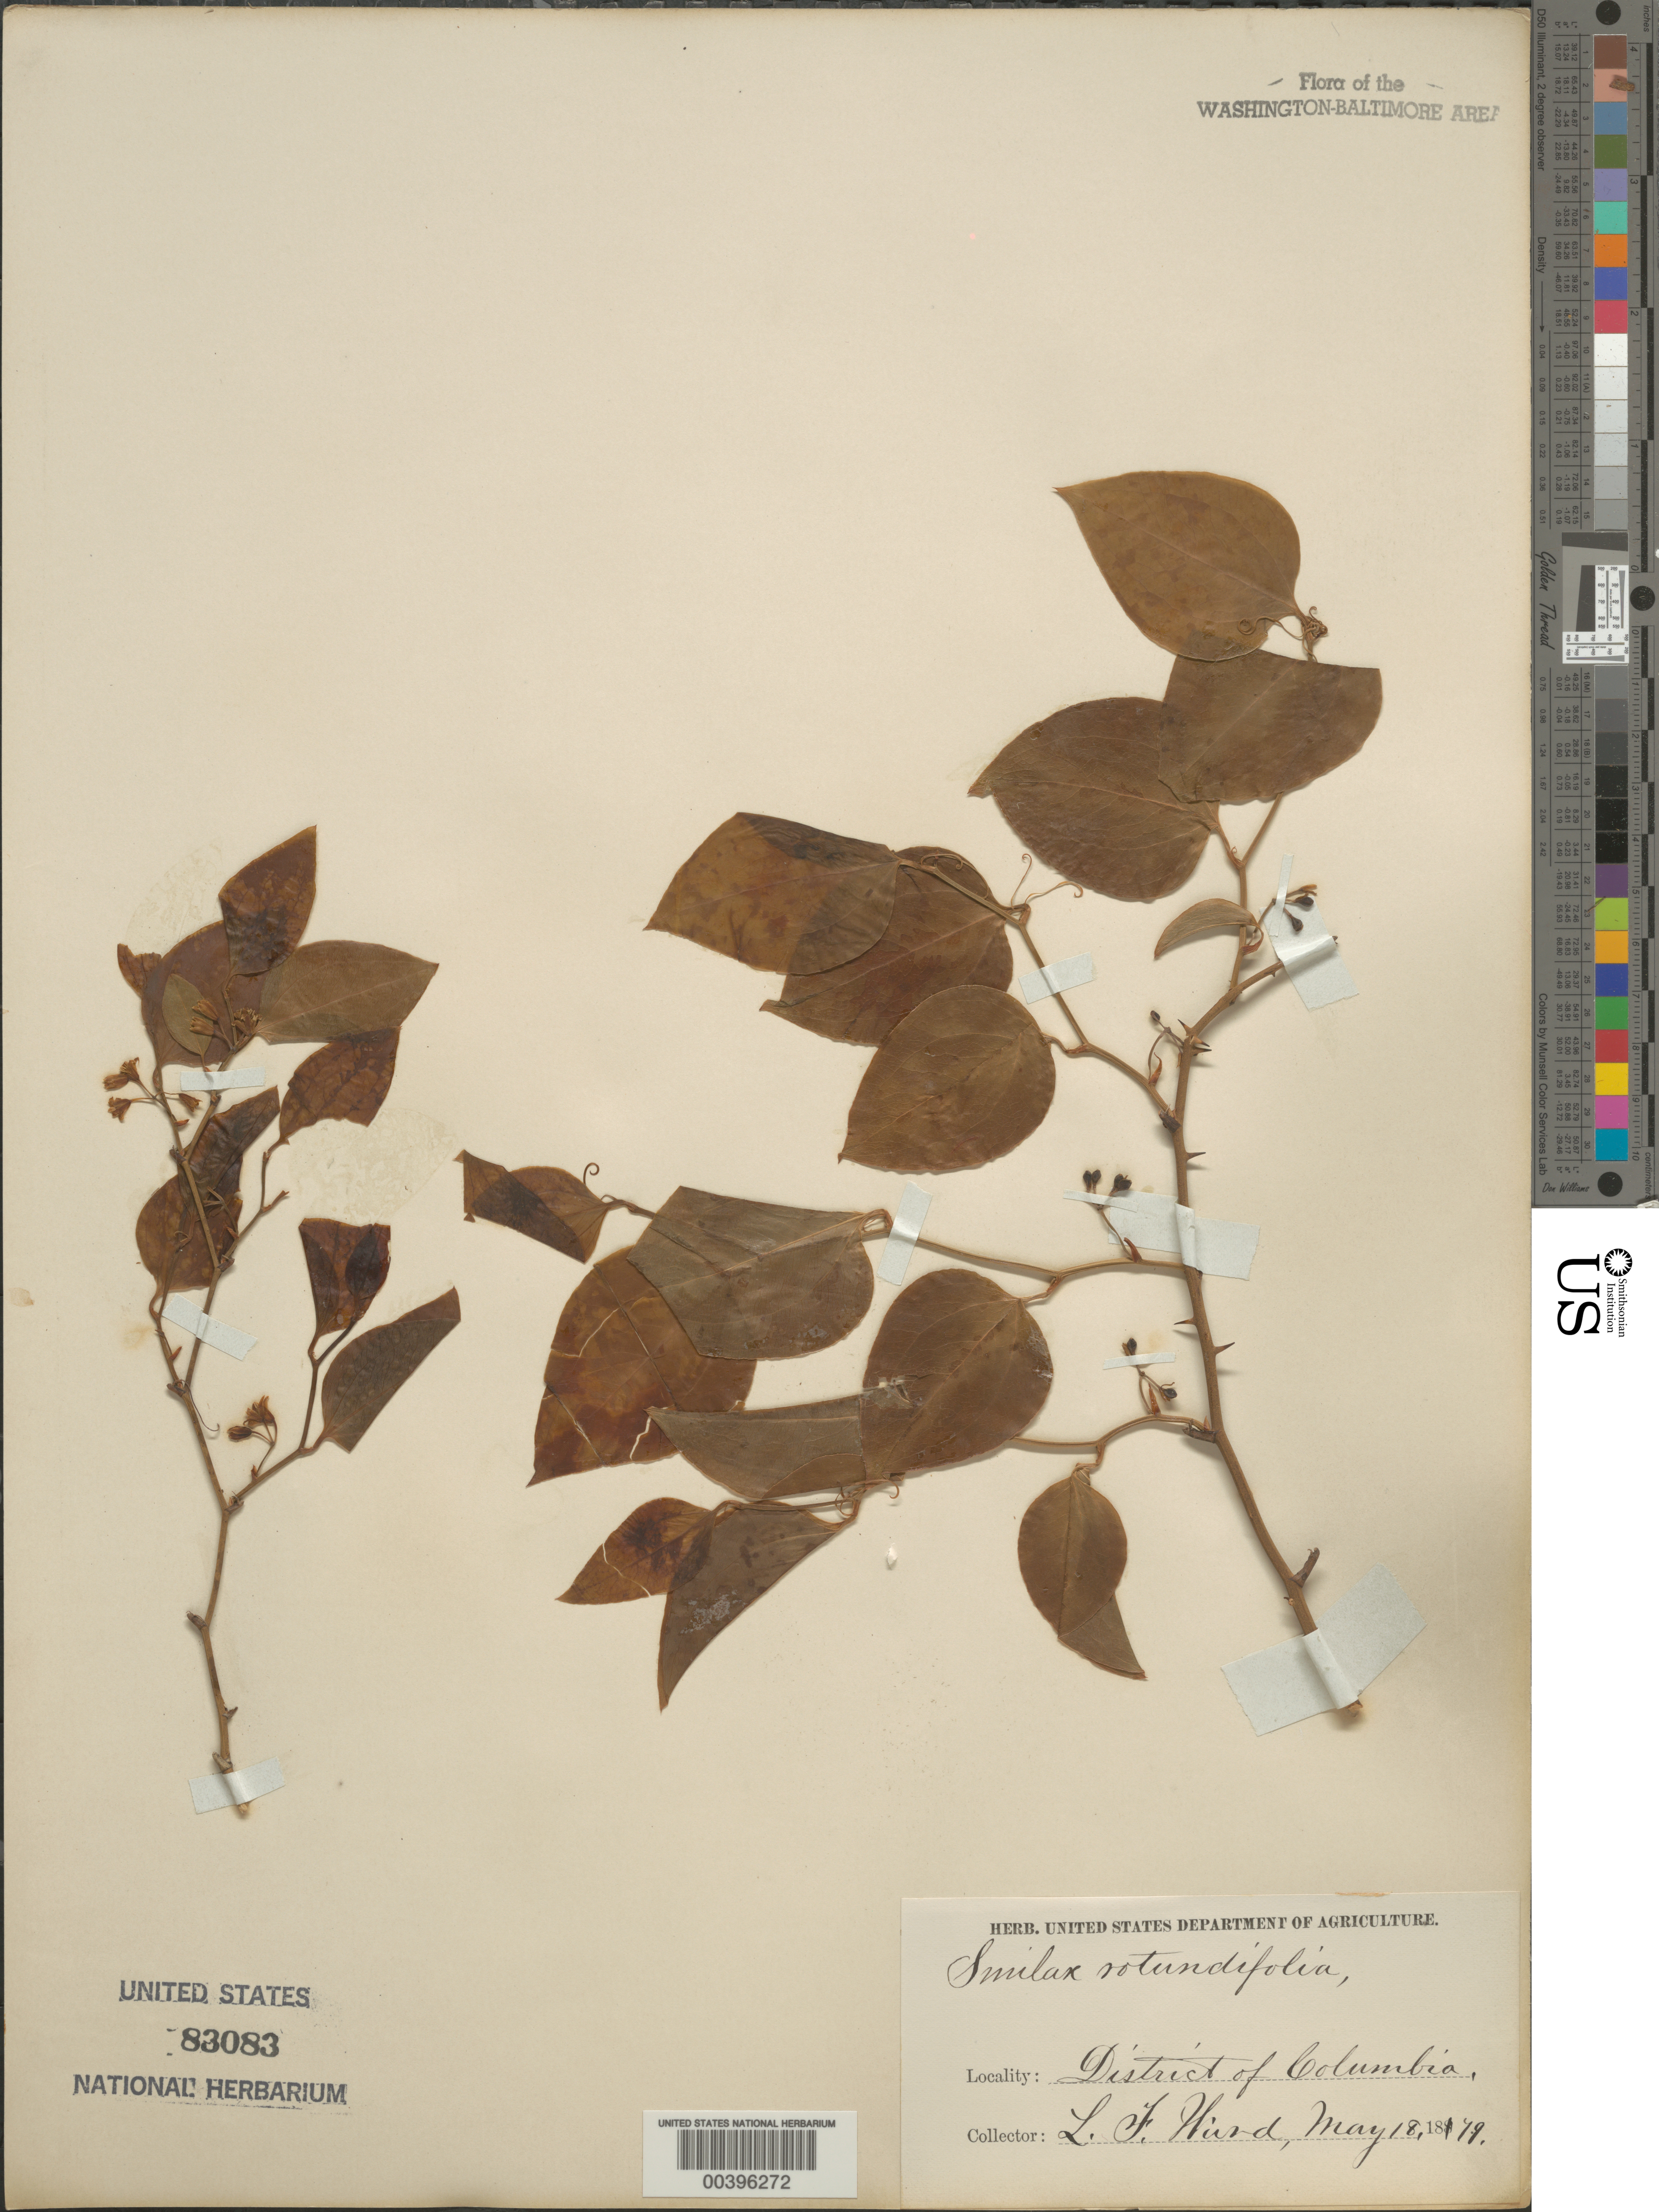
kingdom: Plantae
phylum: Tracheophyta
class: Liliopsida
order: Liliales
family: Smilacaceae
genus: Smilax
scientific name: Smilax rotundifolia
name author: L.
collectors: L. F. Ward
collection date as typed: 18 May 1879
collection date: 1879-05-18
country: United States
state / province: District of Columbia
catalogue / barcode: US 83083